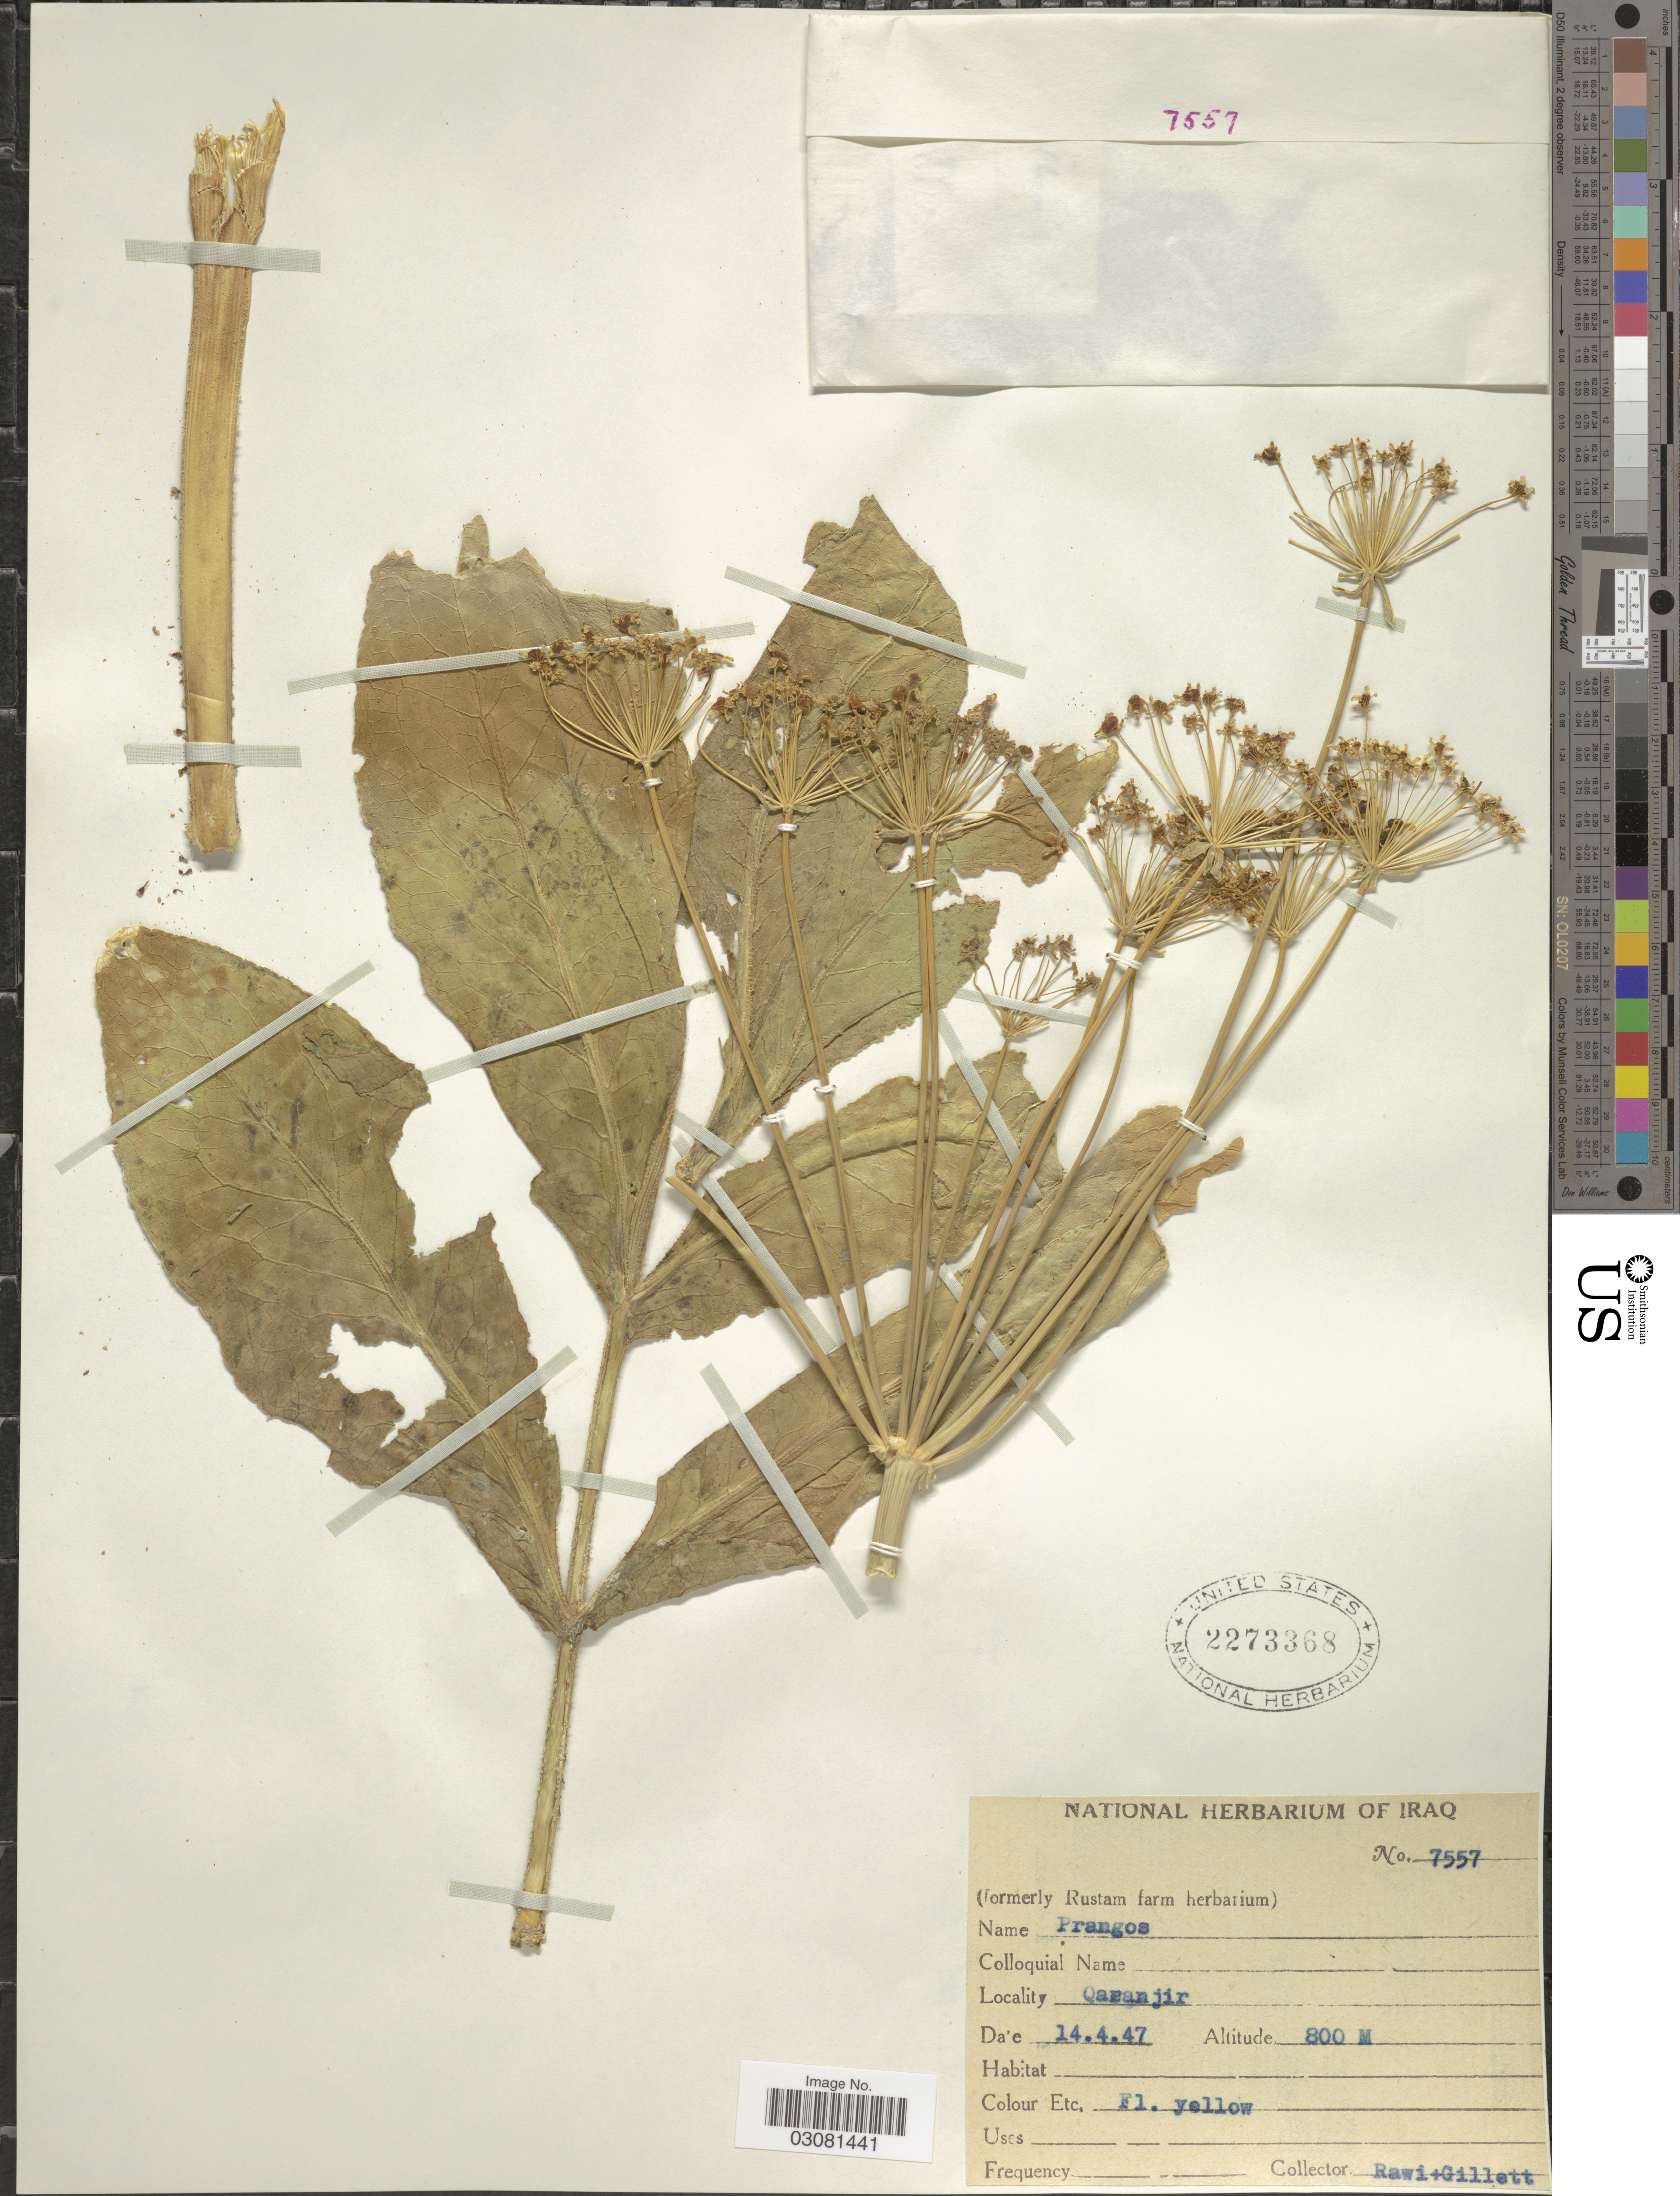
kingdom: Plantae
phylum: Tracheophyta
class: Magnoliopsida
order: Apiales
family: Apiaceae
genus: Prangos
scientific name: Prangos sp.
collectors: -. Rawi & Gillett, --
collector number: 7557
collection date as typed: Transcribed d/m/y: 14/4/47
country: Iraq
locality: Qaranjir.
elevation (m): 800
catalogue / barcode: US 2273368